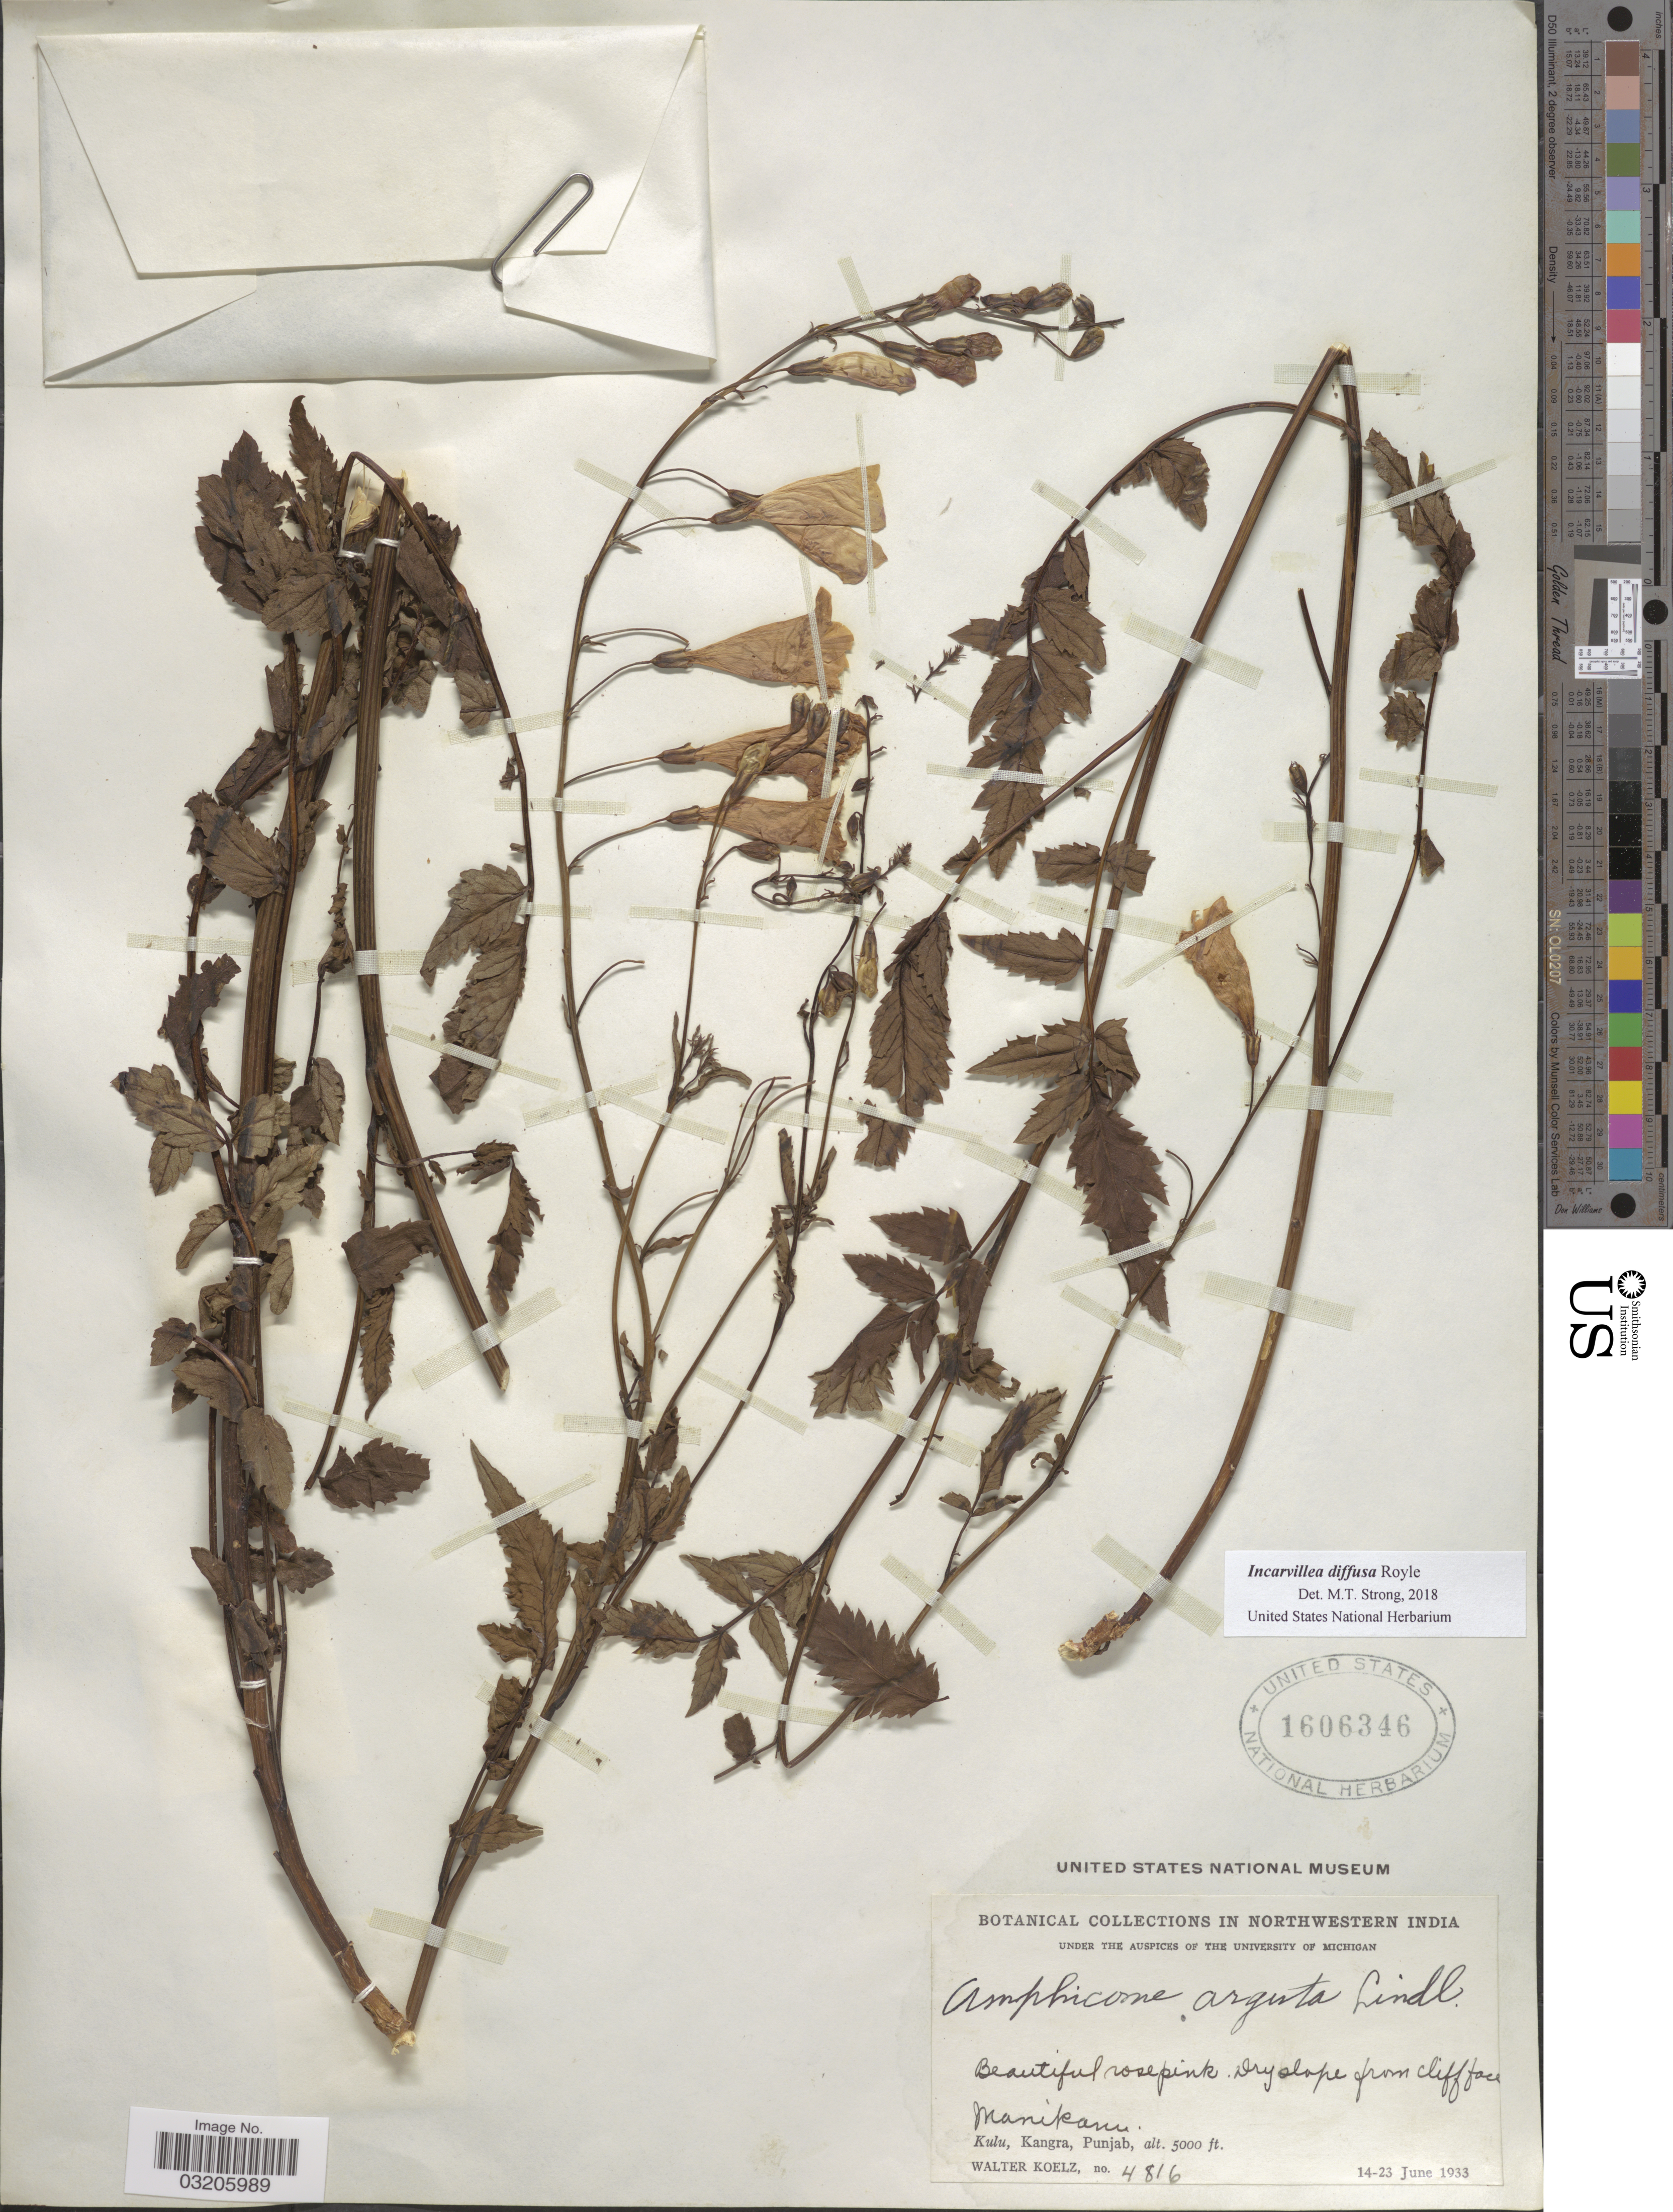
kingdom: Plantae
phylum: Tracheophyta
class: Magnoliopsida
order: Lamiales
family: Bignoniaceae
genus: Incarvillea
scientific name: Incarvillea diffusa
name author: Royle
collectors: W. N. Koelz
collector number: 4816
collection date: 1933-06-14/1933-06-23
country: India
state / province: Punjab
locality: Northwestern India. Manikanu [interpreted]. Kulu, Kangra.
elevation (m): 1524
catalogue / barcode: US 1606346